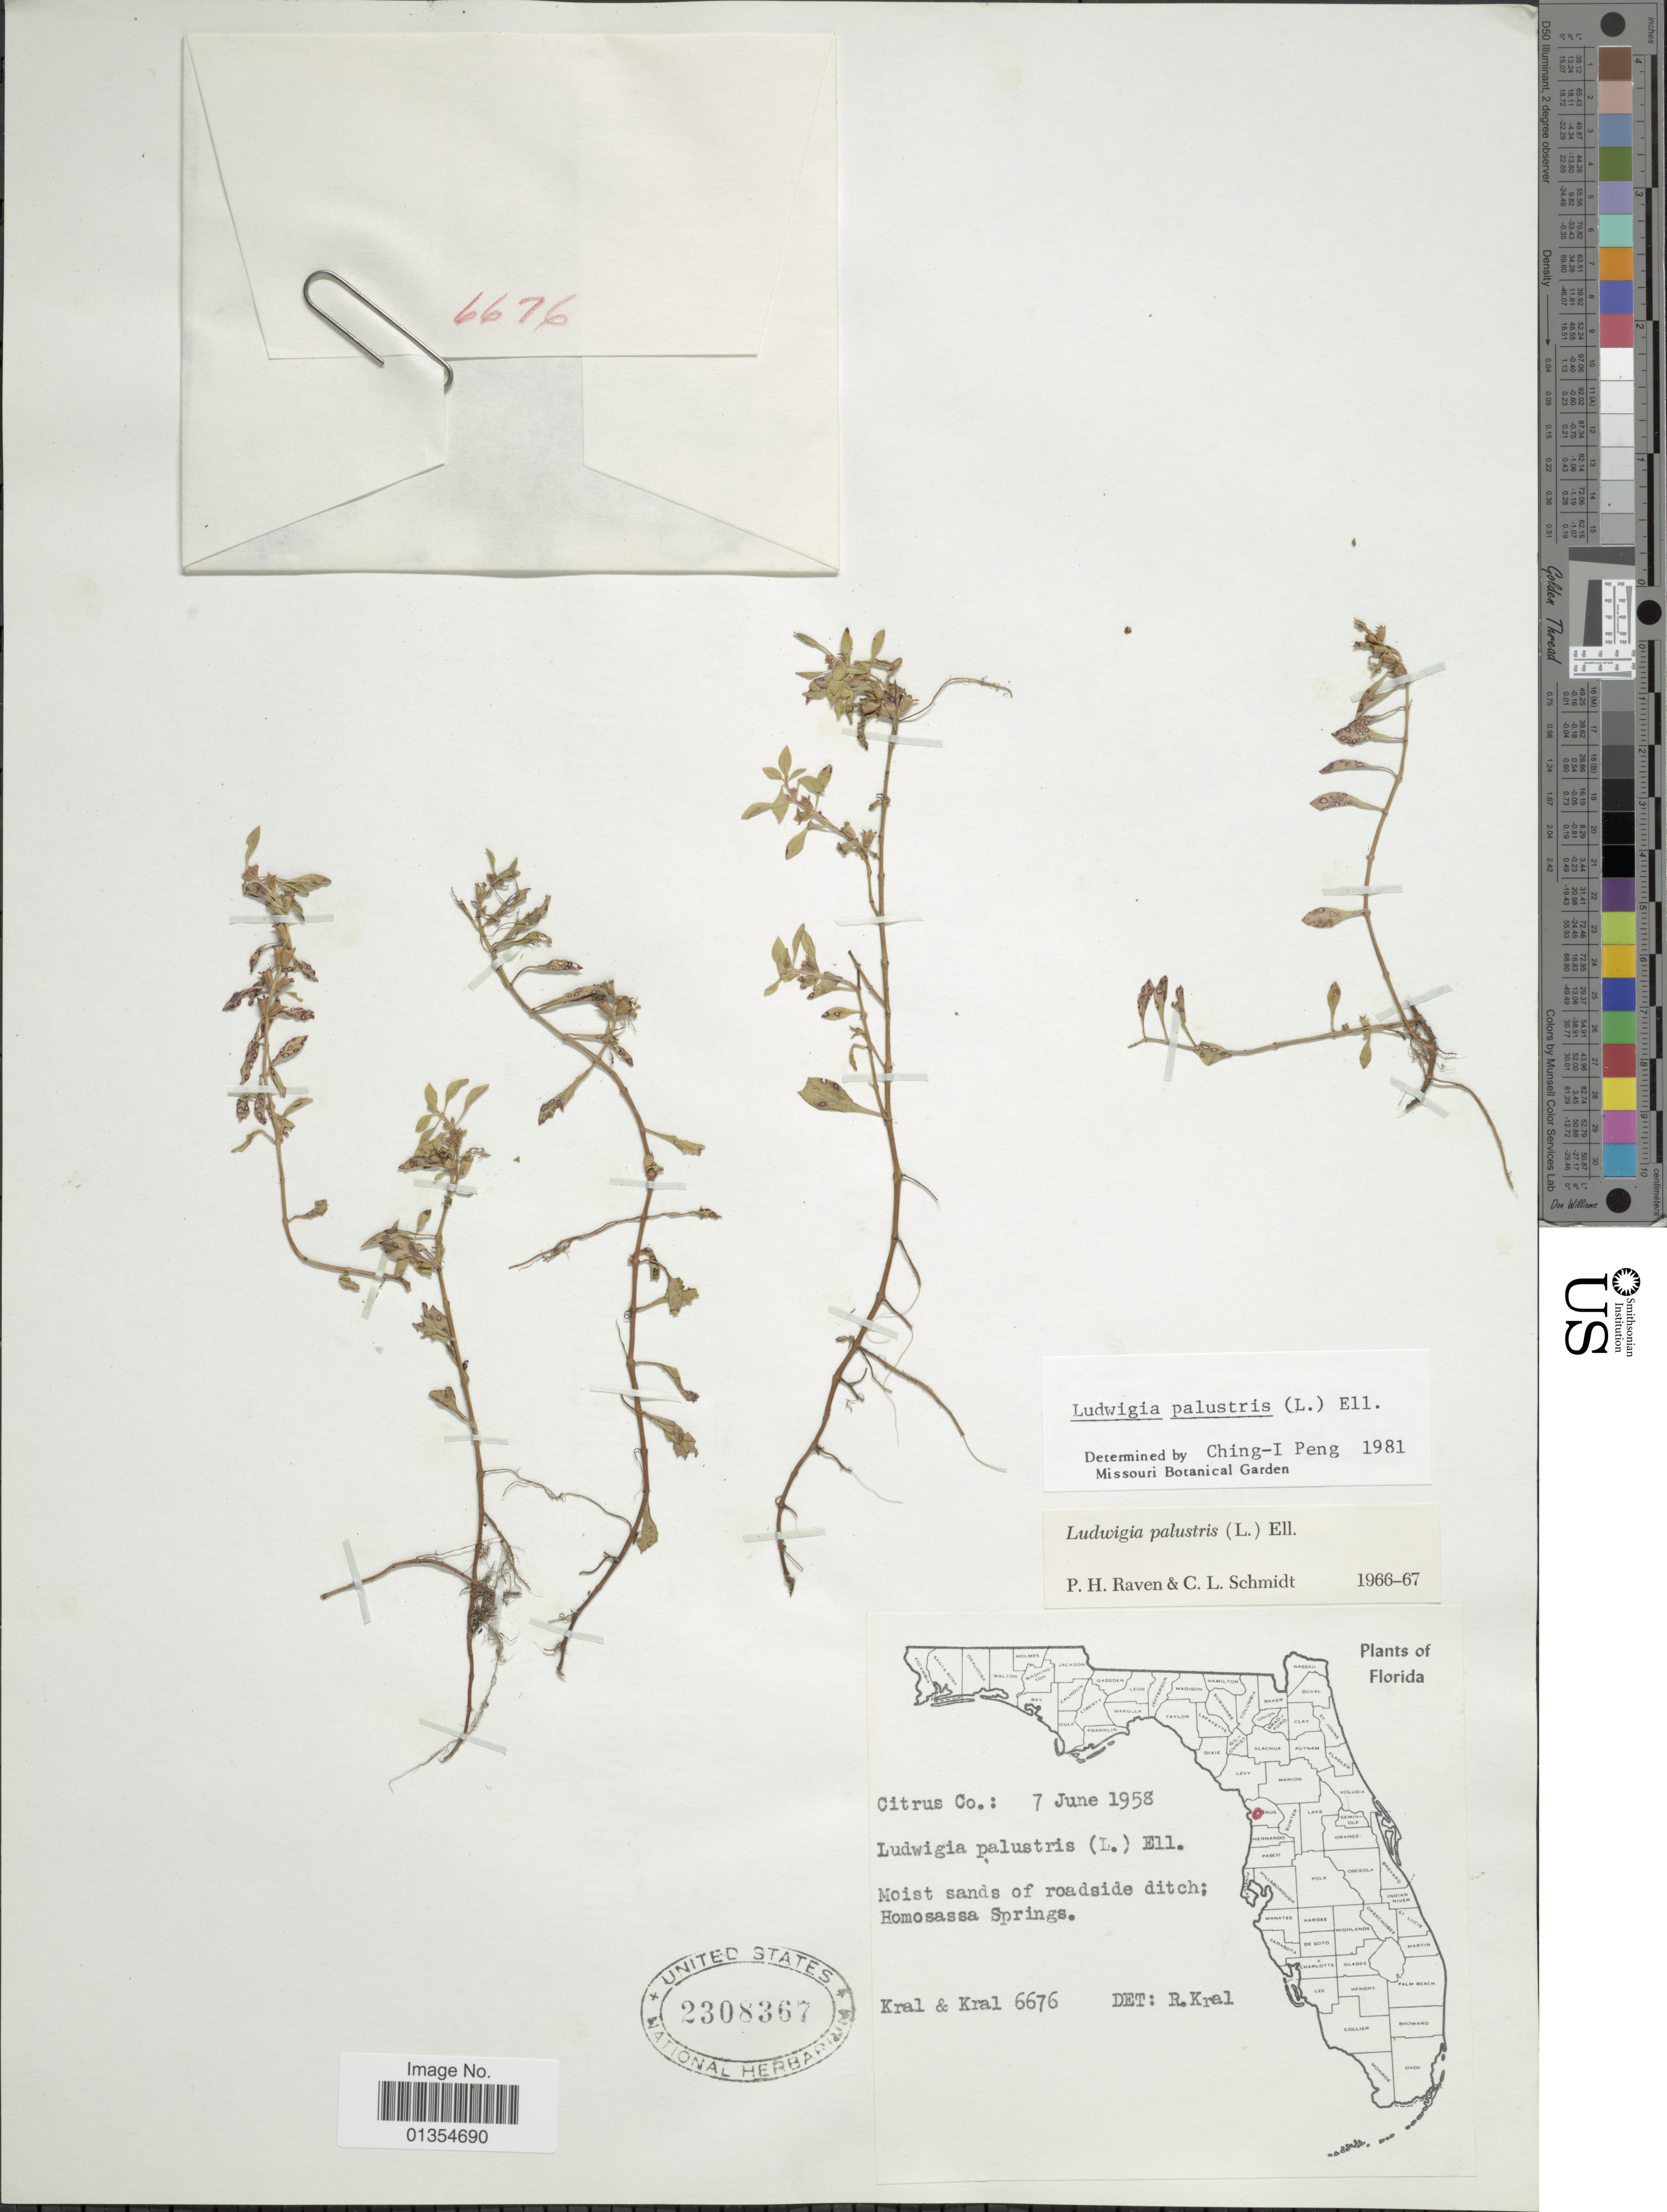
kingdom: Plantae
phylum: Tracheophyta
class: Magnoliopsida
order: Myrtales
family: Onagraceae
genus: Ludwigia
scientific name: Ludwigia palustris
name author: (L.) Elliott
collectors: -- Kral & -- Kral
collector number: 6676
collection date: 1958-06-07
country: United States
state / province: Florida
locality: Citrus Co, Homosassa Springs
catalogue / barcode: US 2308367